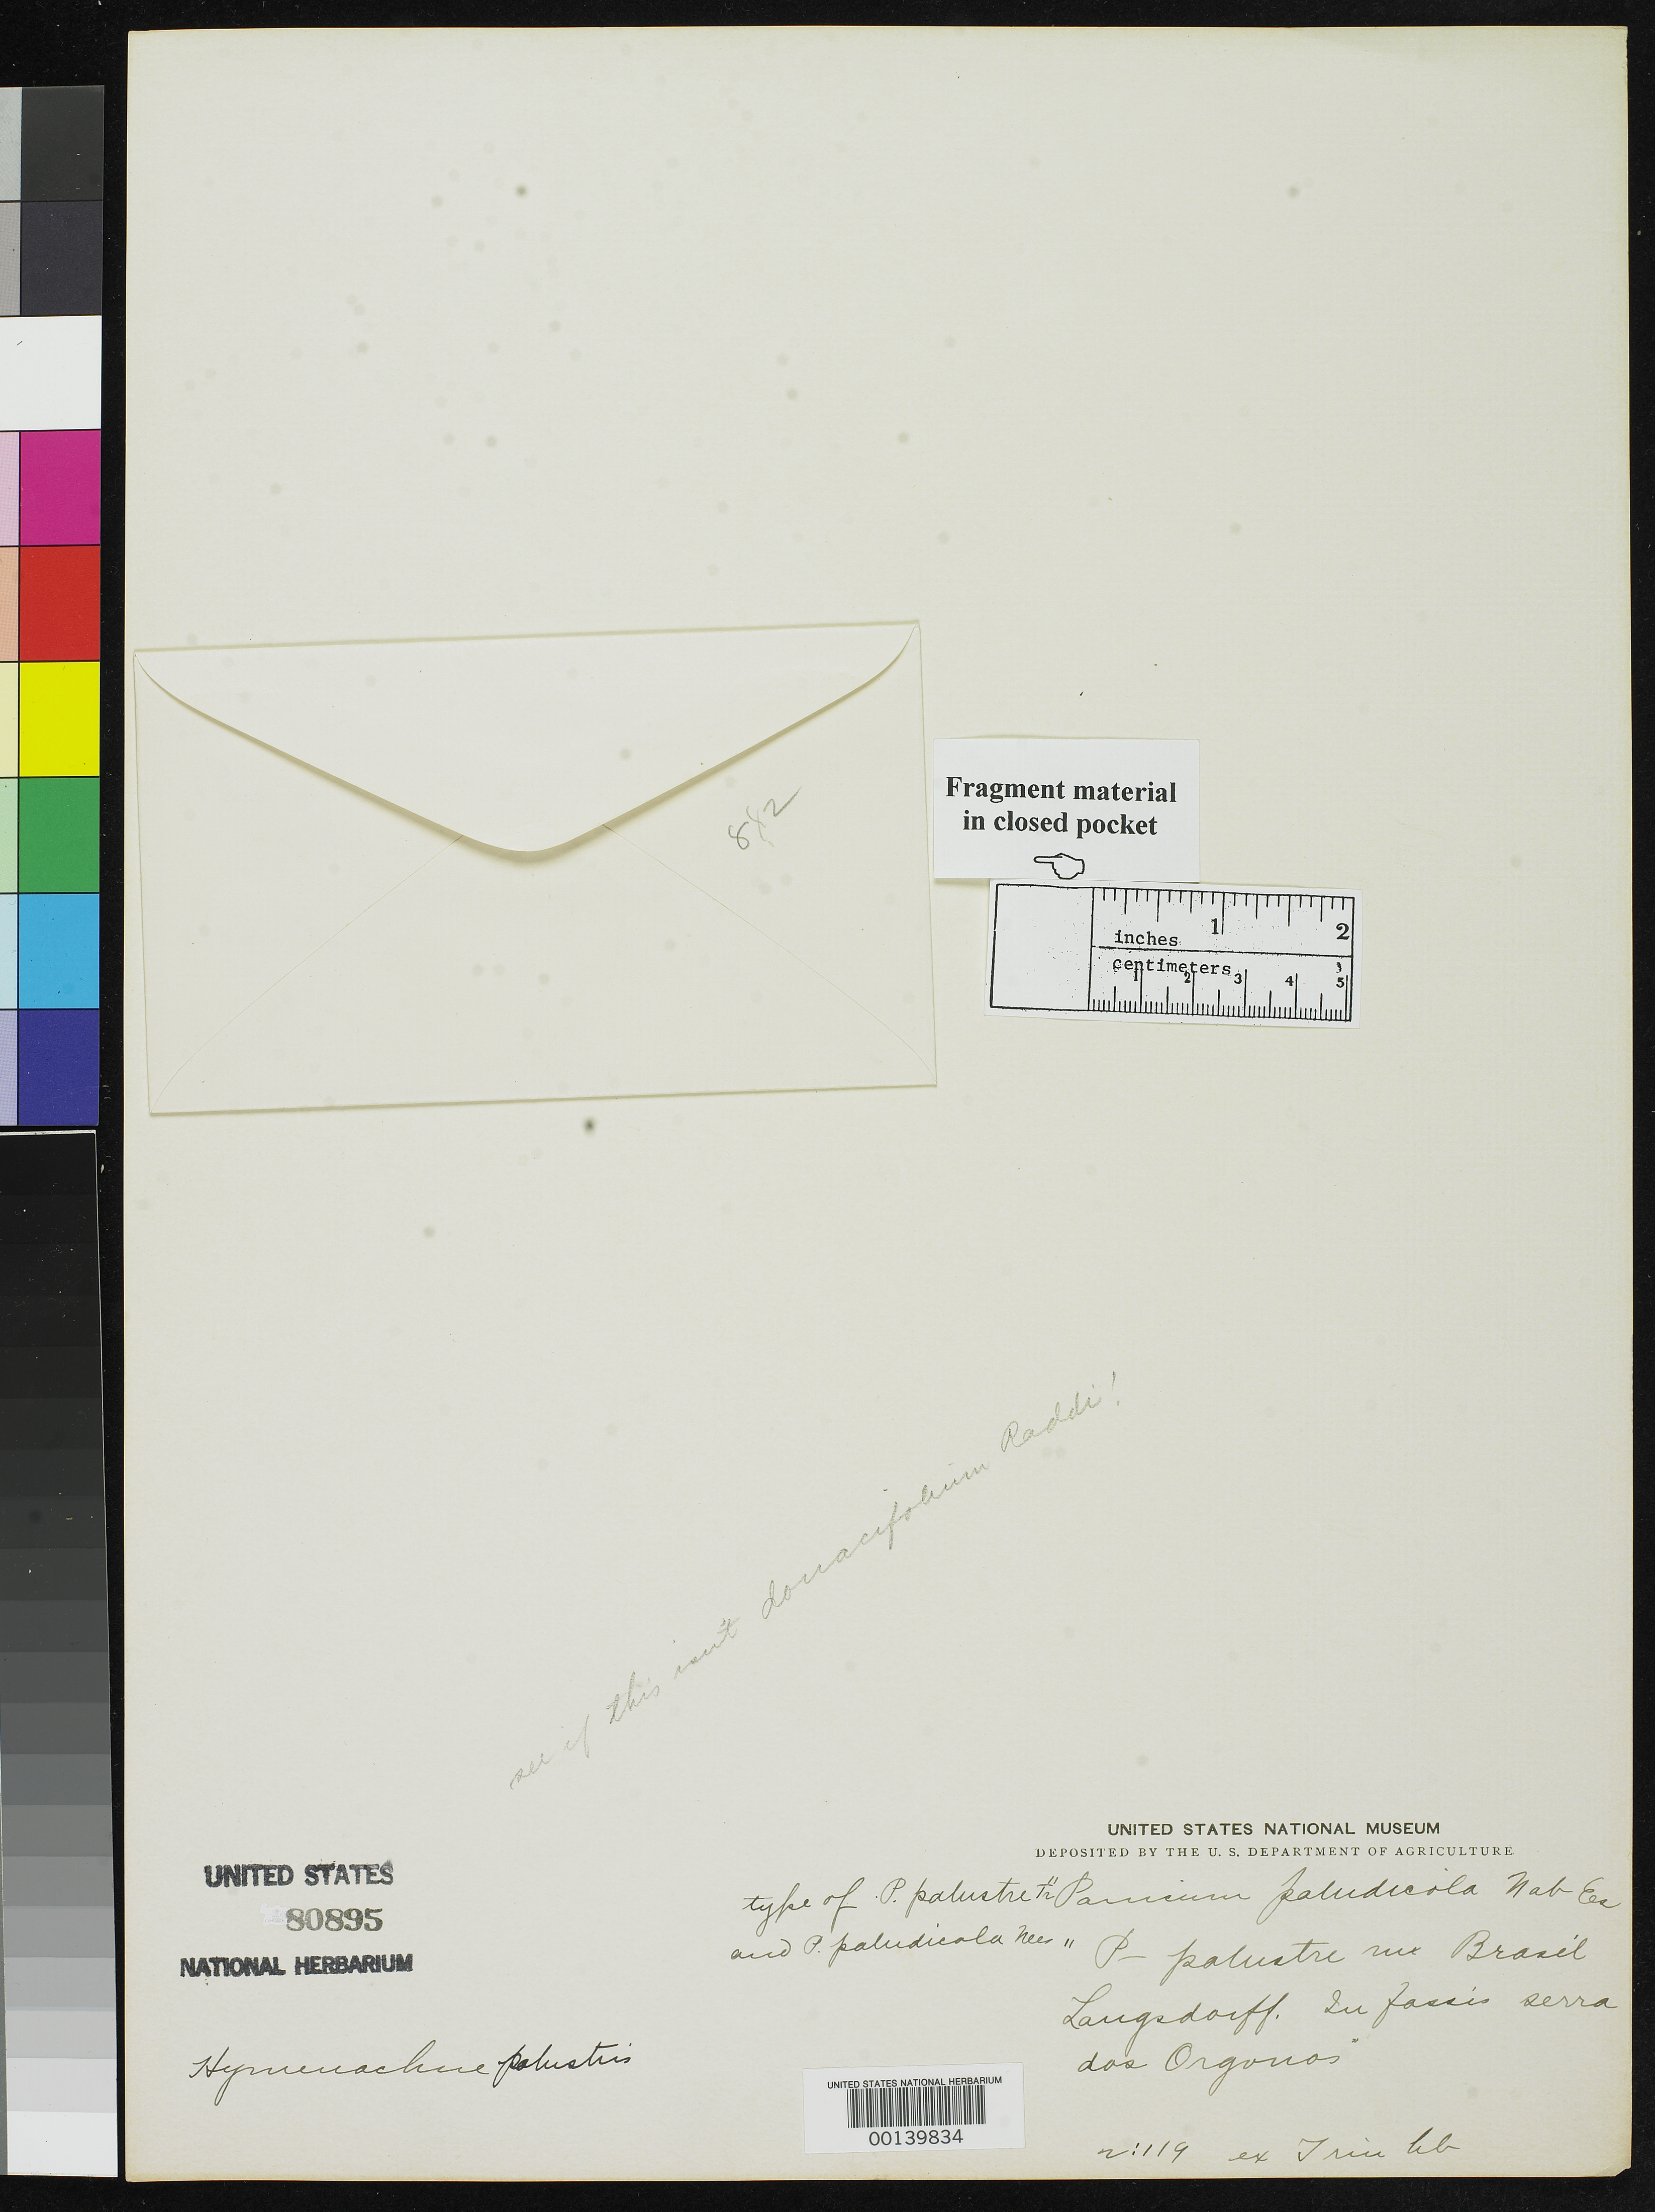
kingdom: Plantae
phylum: Tracheophyta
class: Liliopsida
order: Poales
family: Poaceae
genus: Panicum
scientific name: Panicum palustre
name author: Trin.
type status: Type Collection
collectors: G. H. von Langsdorff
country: Brazil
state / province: Rio de Janeiro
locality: Serra dos Órgãos.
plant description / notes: Fragmentary material of type specimen ex herb. Trin.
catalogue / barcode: US 80895